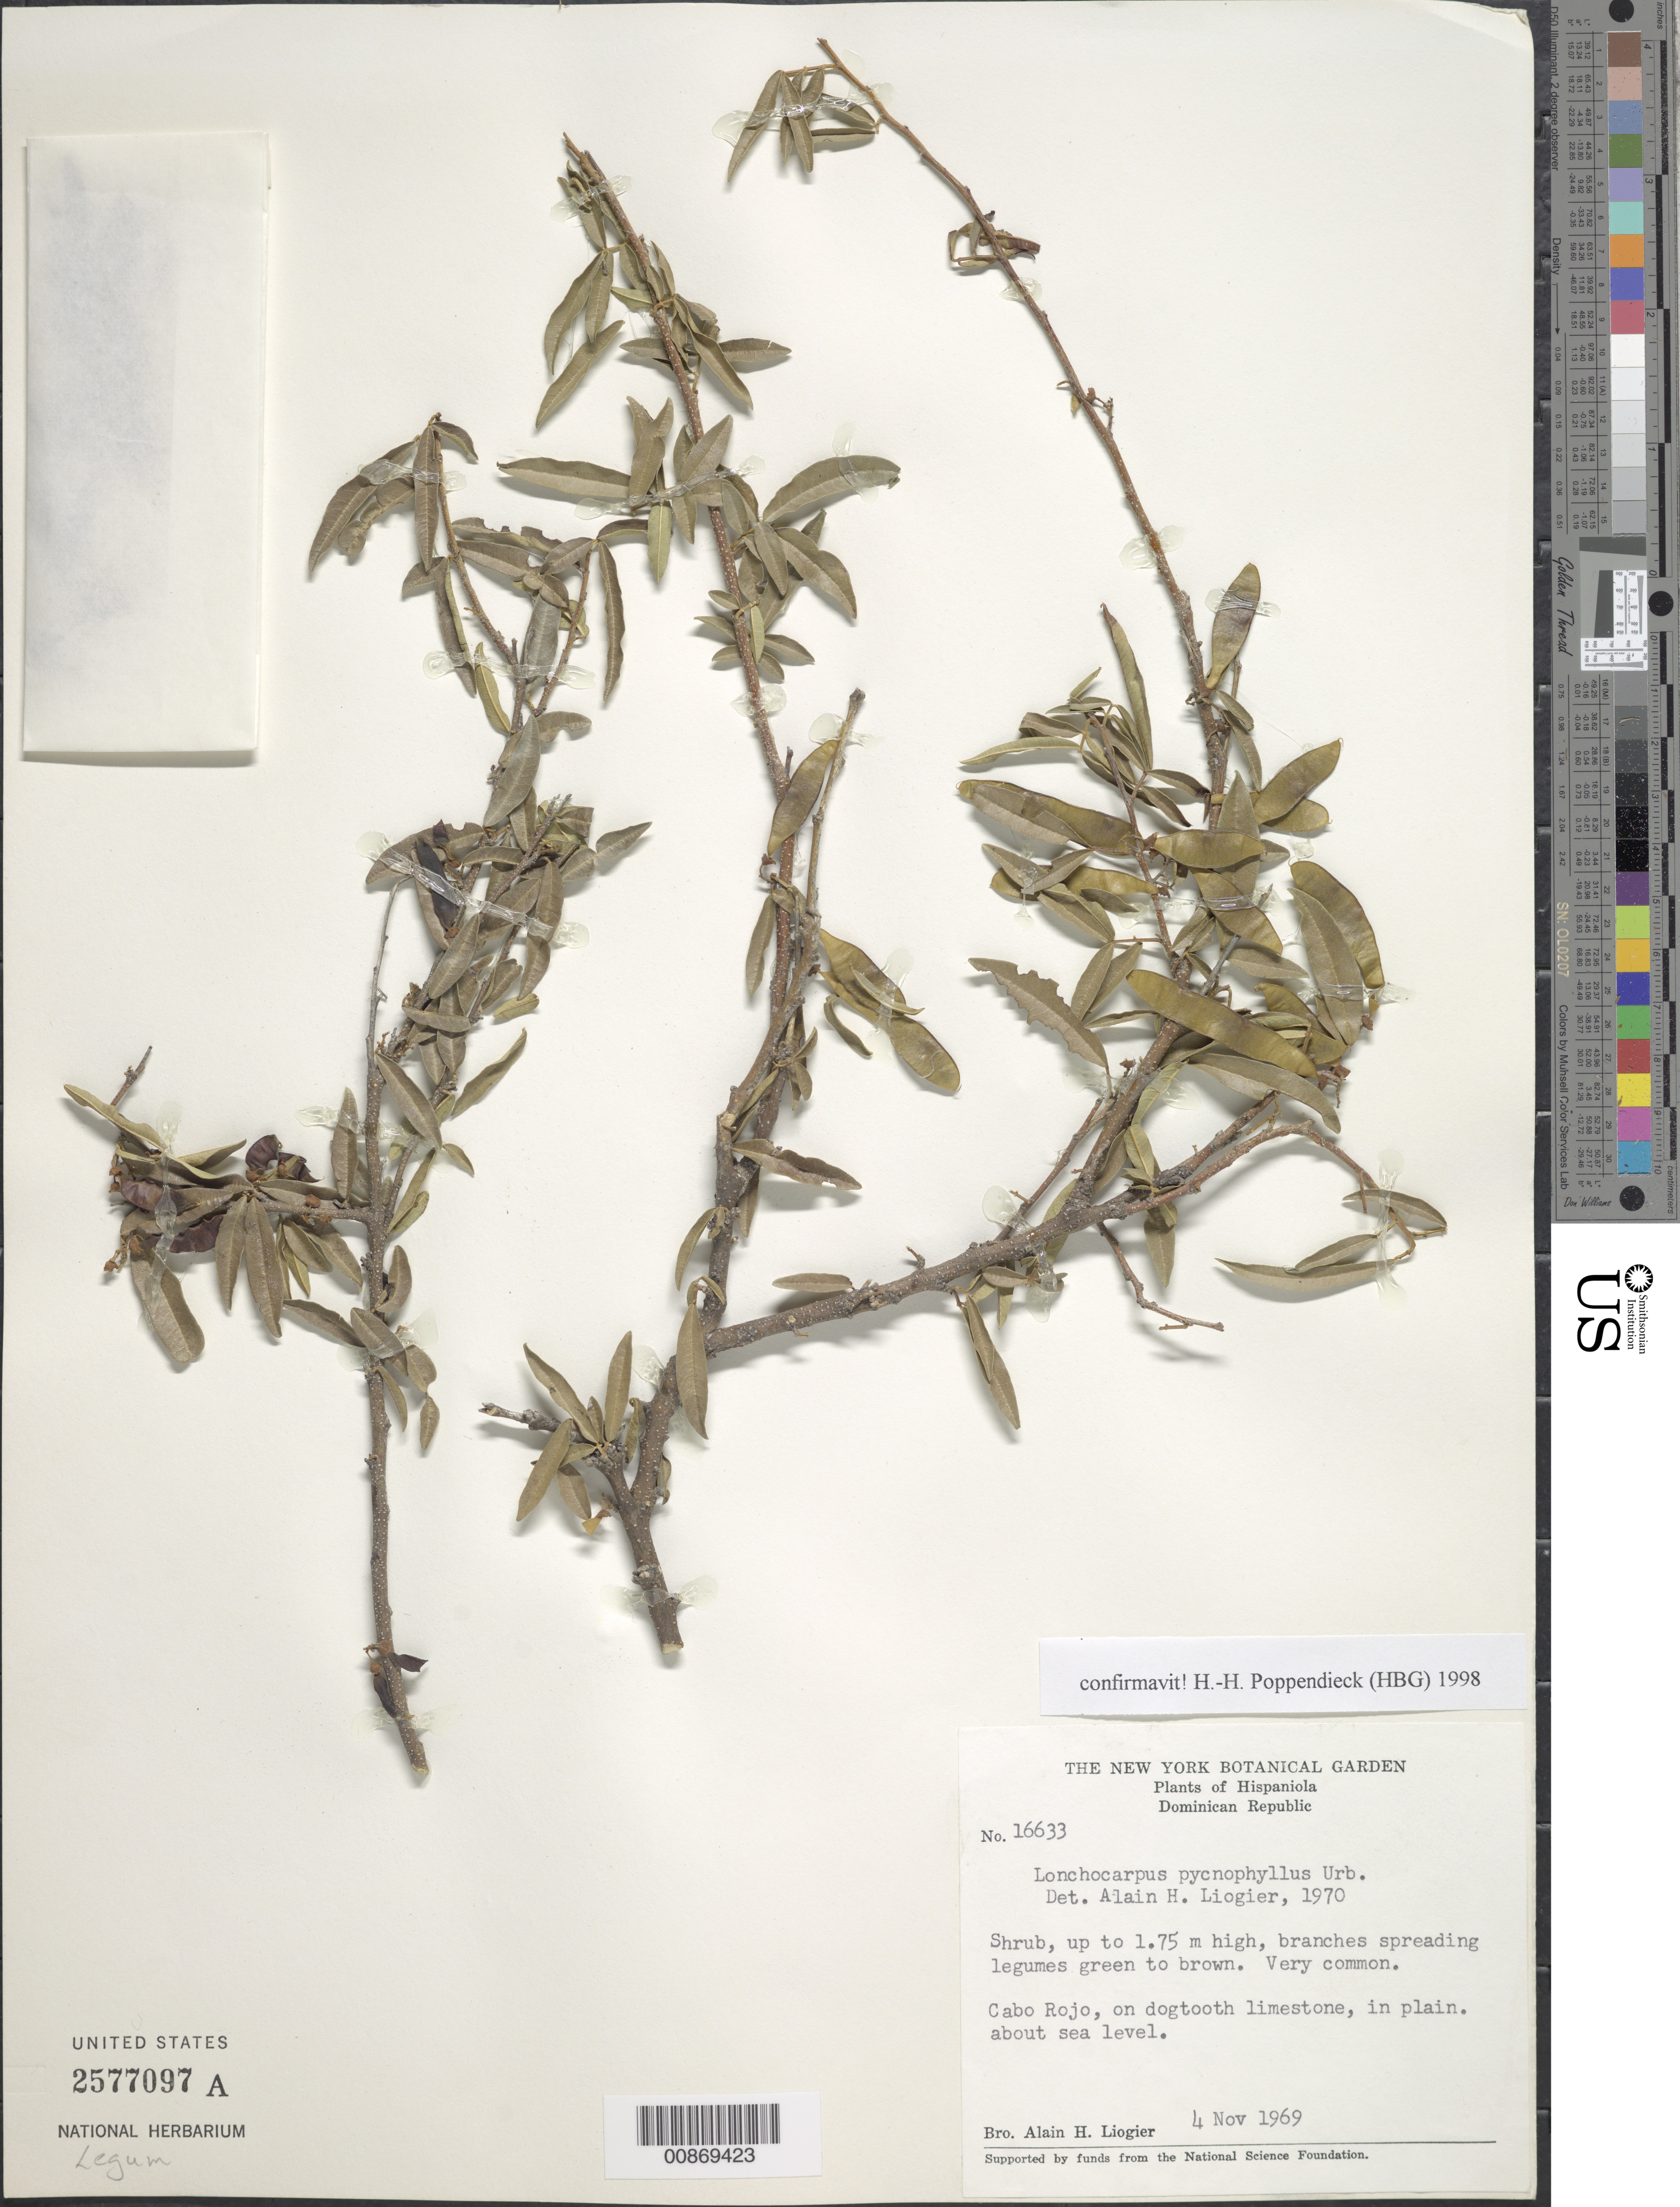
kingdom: Plantae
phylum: Tracheophyta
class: Magnoliopsida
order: Fabales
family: Fabaceae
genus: Lonchocarpus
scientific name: Lonchocarpus pycnophyllus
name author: Urb.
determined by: Poppendieck, H.-H., (HBG), Institut fur Allgemeine Botanik und Botanischer Garten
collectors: A. H. Liogier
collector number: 16633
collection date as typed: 04 Nov 1969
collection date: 1969-11-04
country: Dominican Republic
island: Hispaniola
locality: Cabo Rojo, in plain.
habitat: On dogtooth limestone, in plain.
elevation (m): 0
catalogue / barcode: US 2577097A